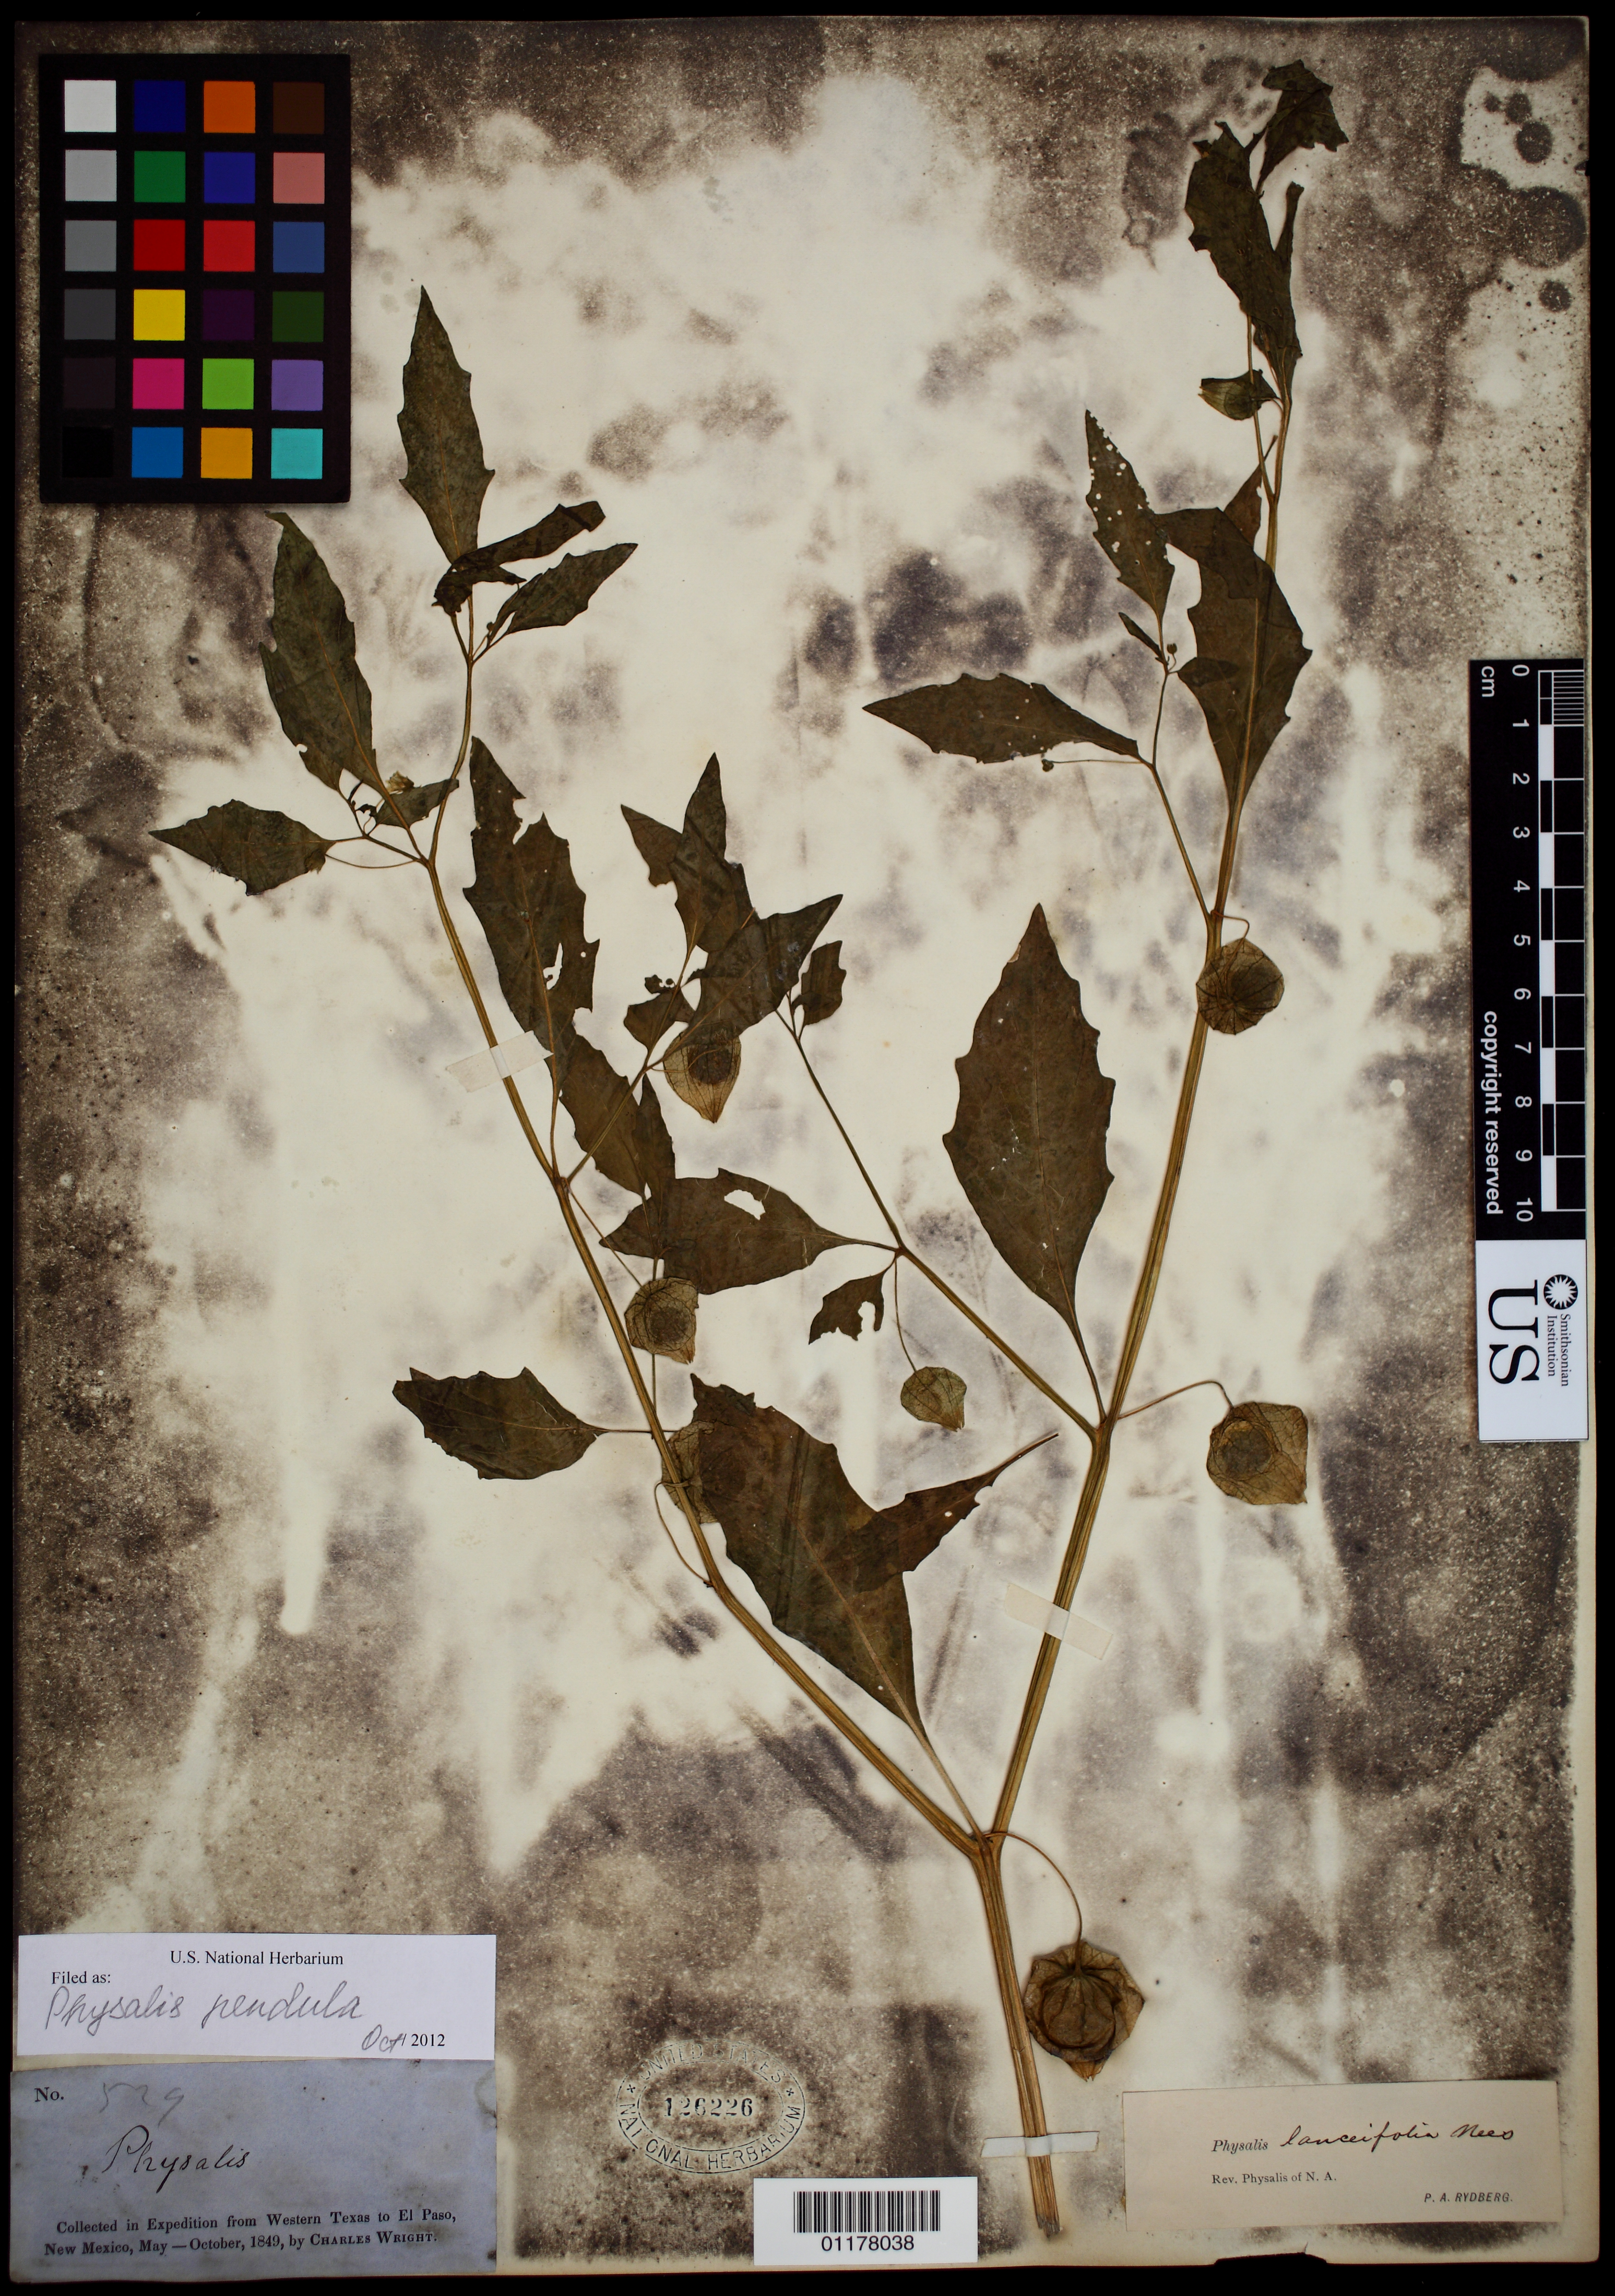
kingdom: Plantae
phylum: Tracheophyta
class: Magnoliopsida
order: Solanales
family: Solanaceae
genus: Physalis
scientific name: Physalis pendula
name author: Rydb.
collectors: C. Wright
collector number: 529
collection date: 1849-05/1849-10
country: United States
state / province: New Mexico / Texas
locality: from Western Texas to El Paso, New Mexico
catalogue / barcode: US 126226